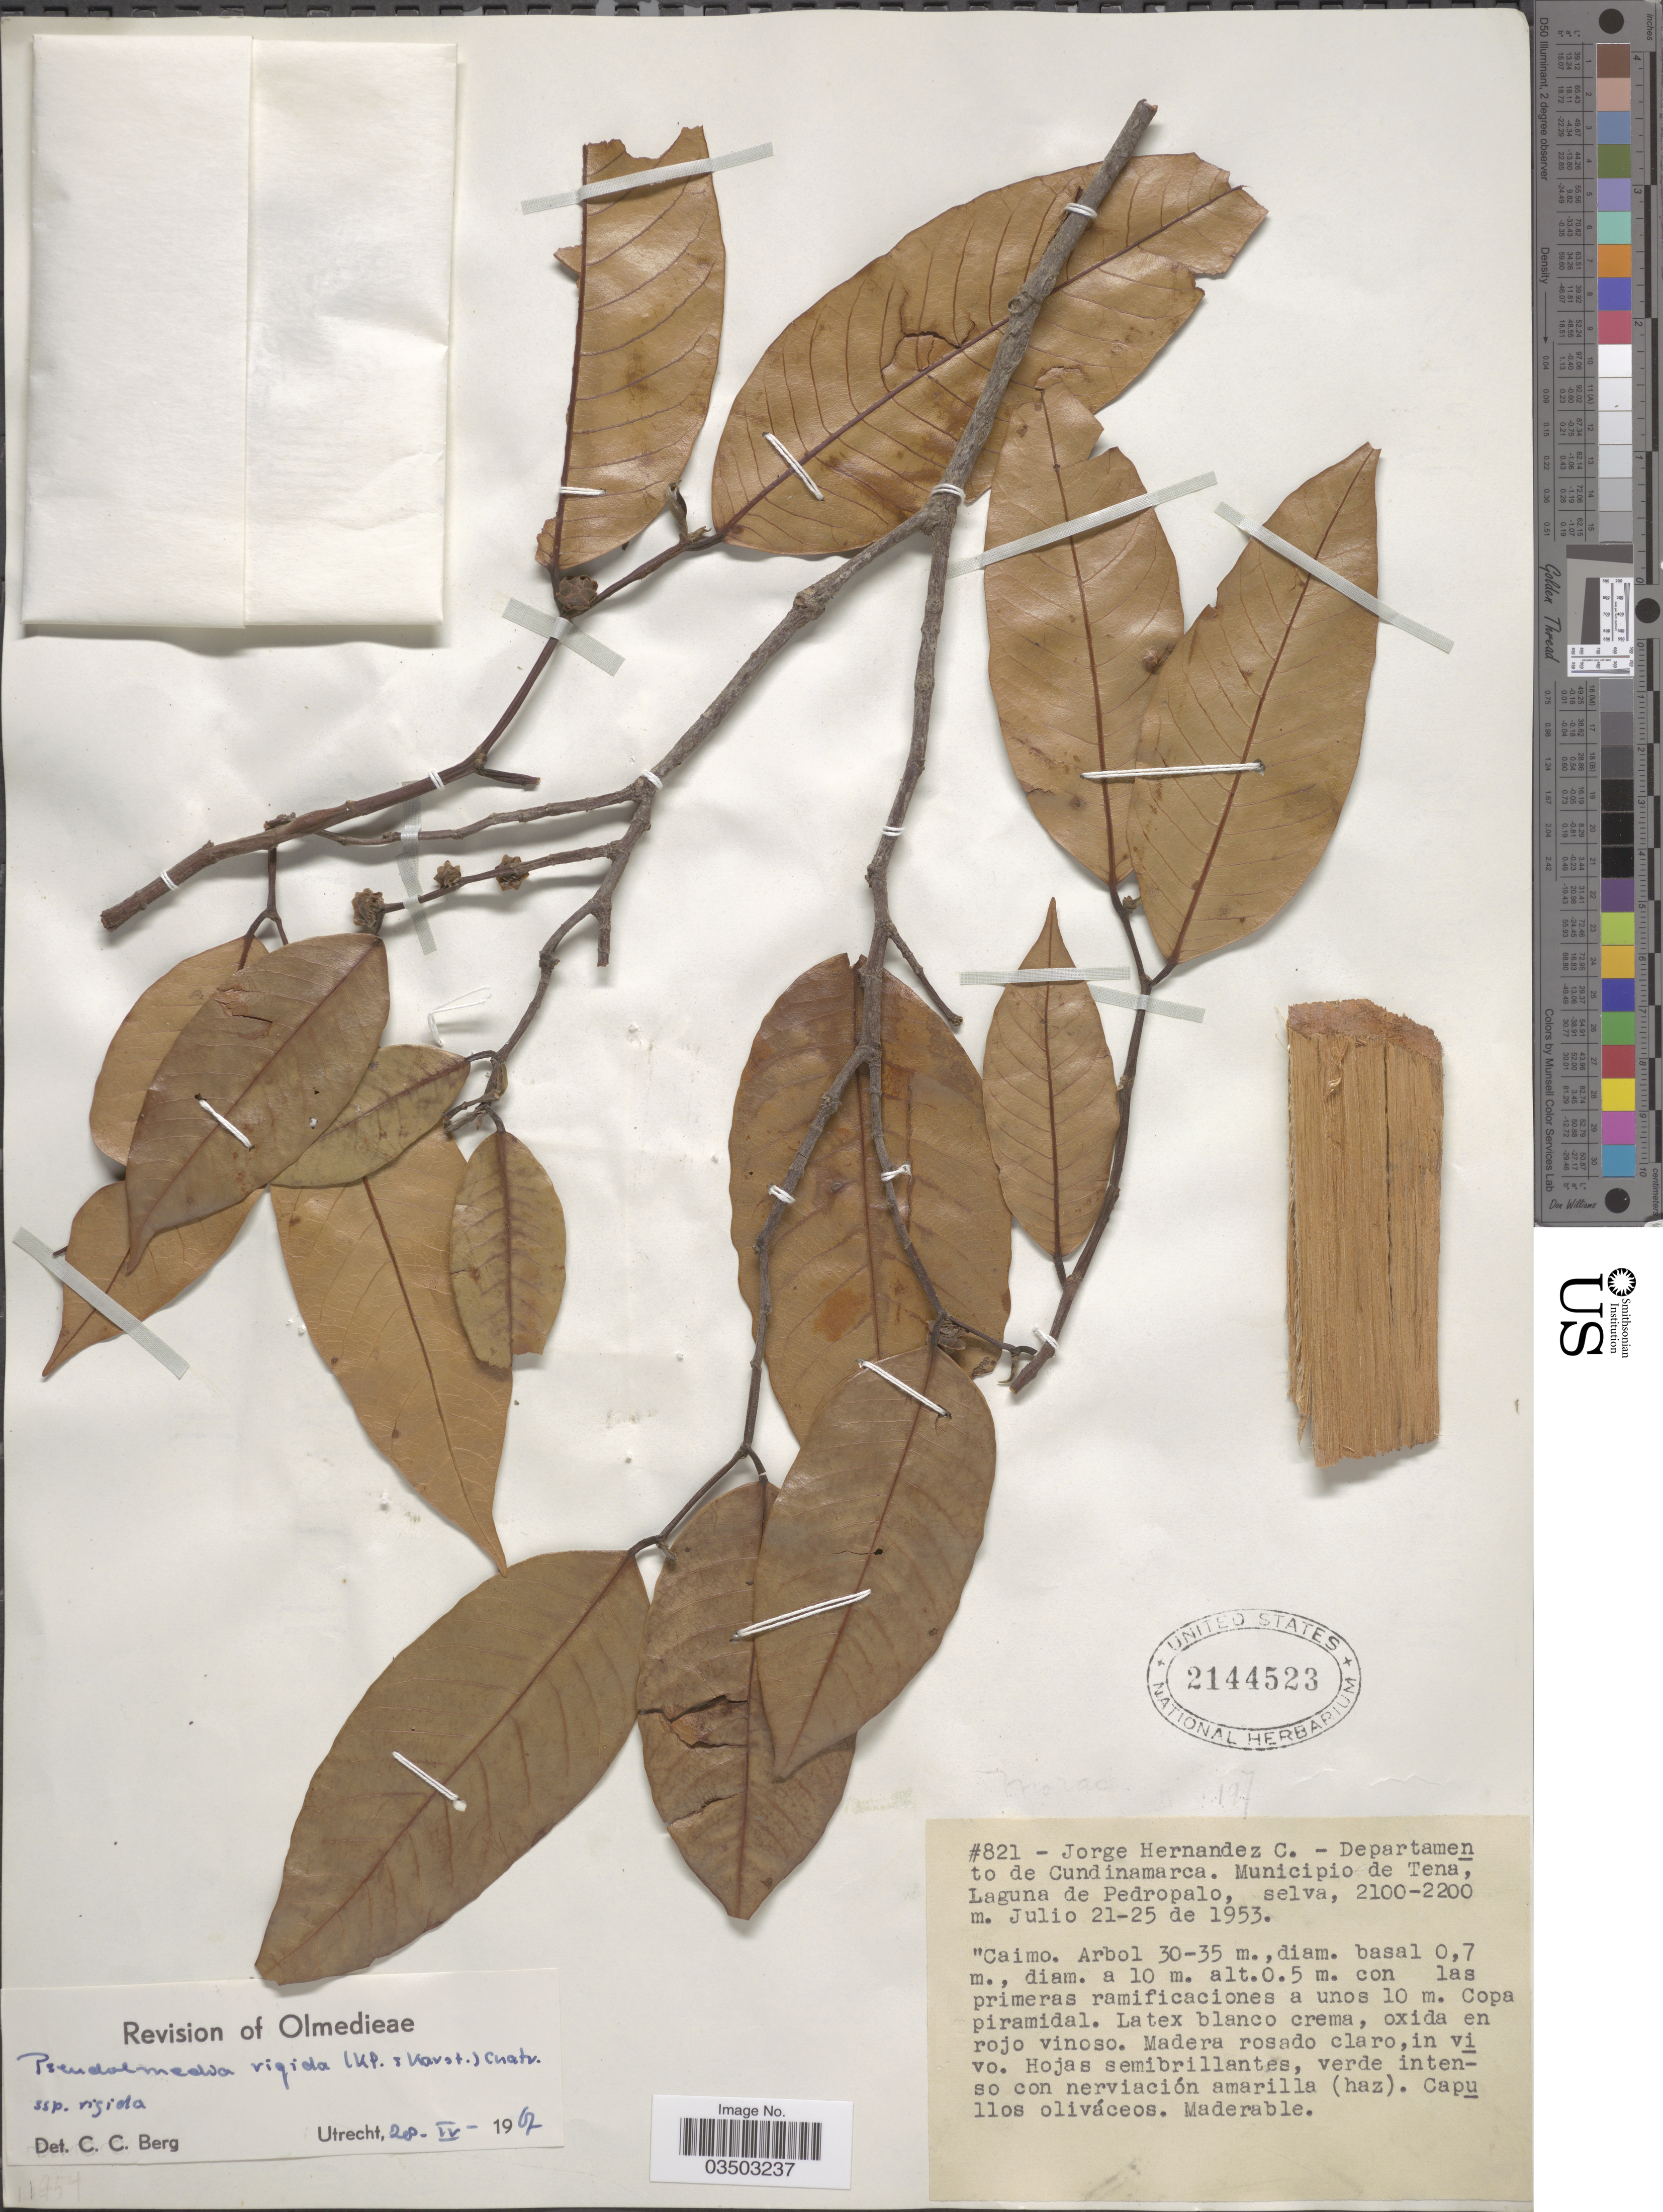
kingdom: Plantae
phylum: Tracheophyta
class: Magnoliopsida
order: Rosales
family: Moraceae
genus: Pseudolmedia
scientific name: Pseudolmedia rigida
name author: (Klotzsch & H. Karst.) Cuatrec.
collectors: J. Hernandez Camacho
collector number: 821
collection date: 1953-07-21/1953-07-25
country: Colombia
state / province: Cundinamarca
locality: Departamento de Cundinamarca. Municipio de Tena, Laguna de Pedropalo.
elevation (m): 2100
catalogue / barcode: US 2144523